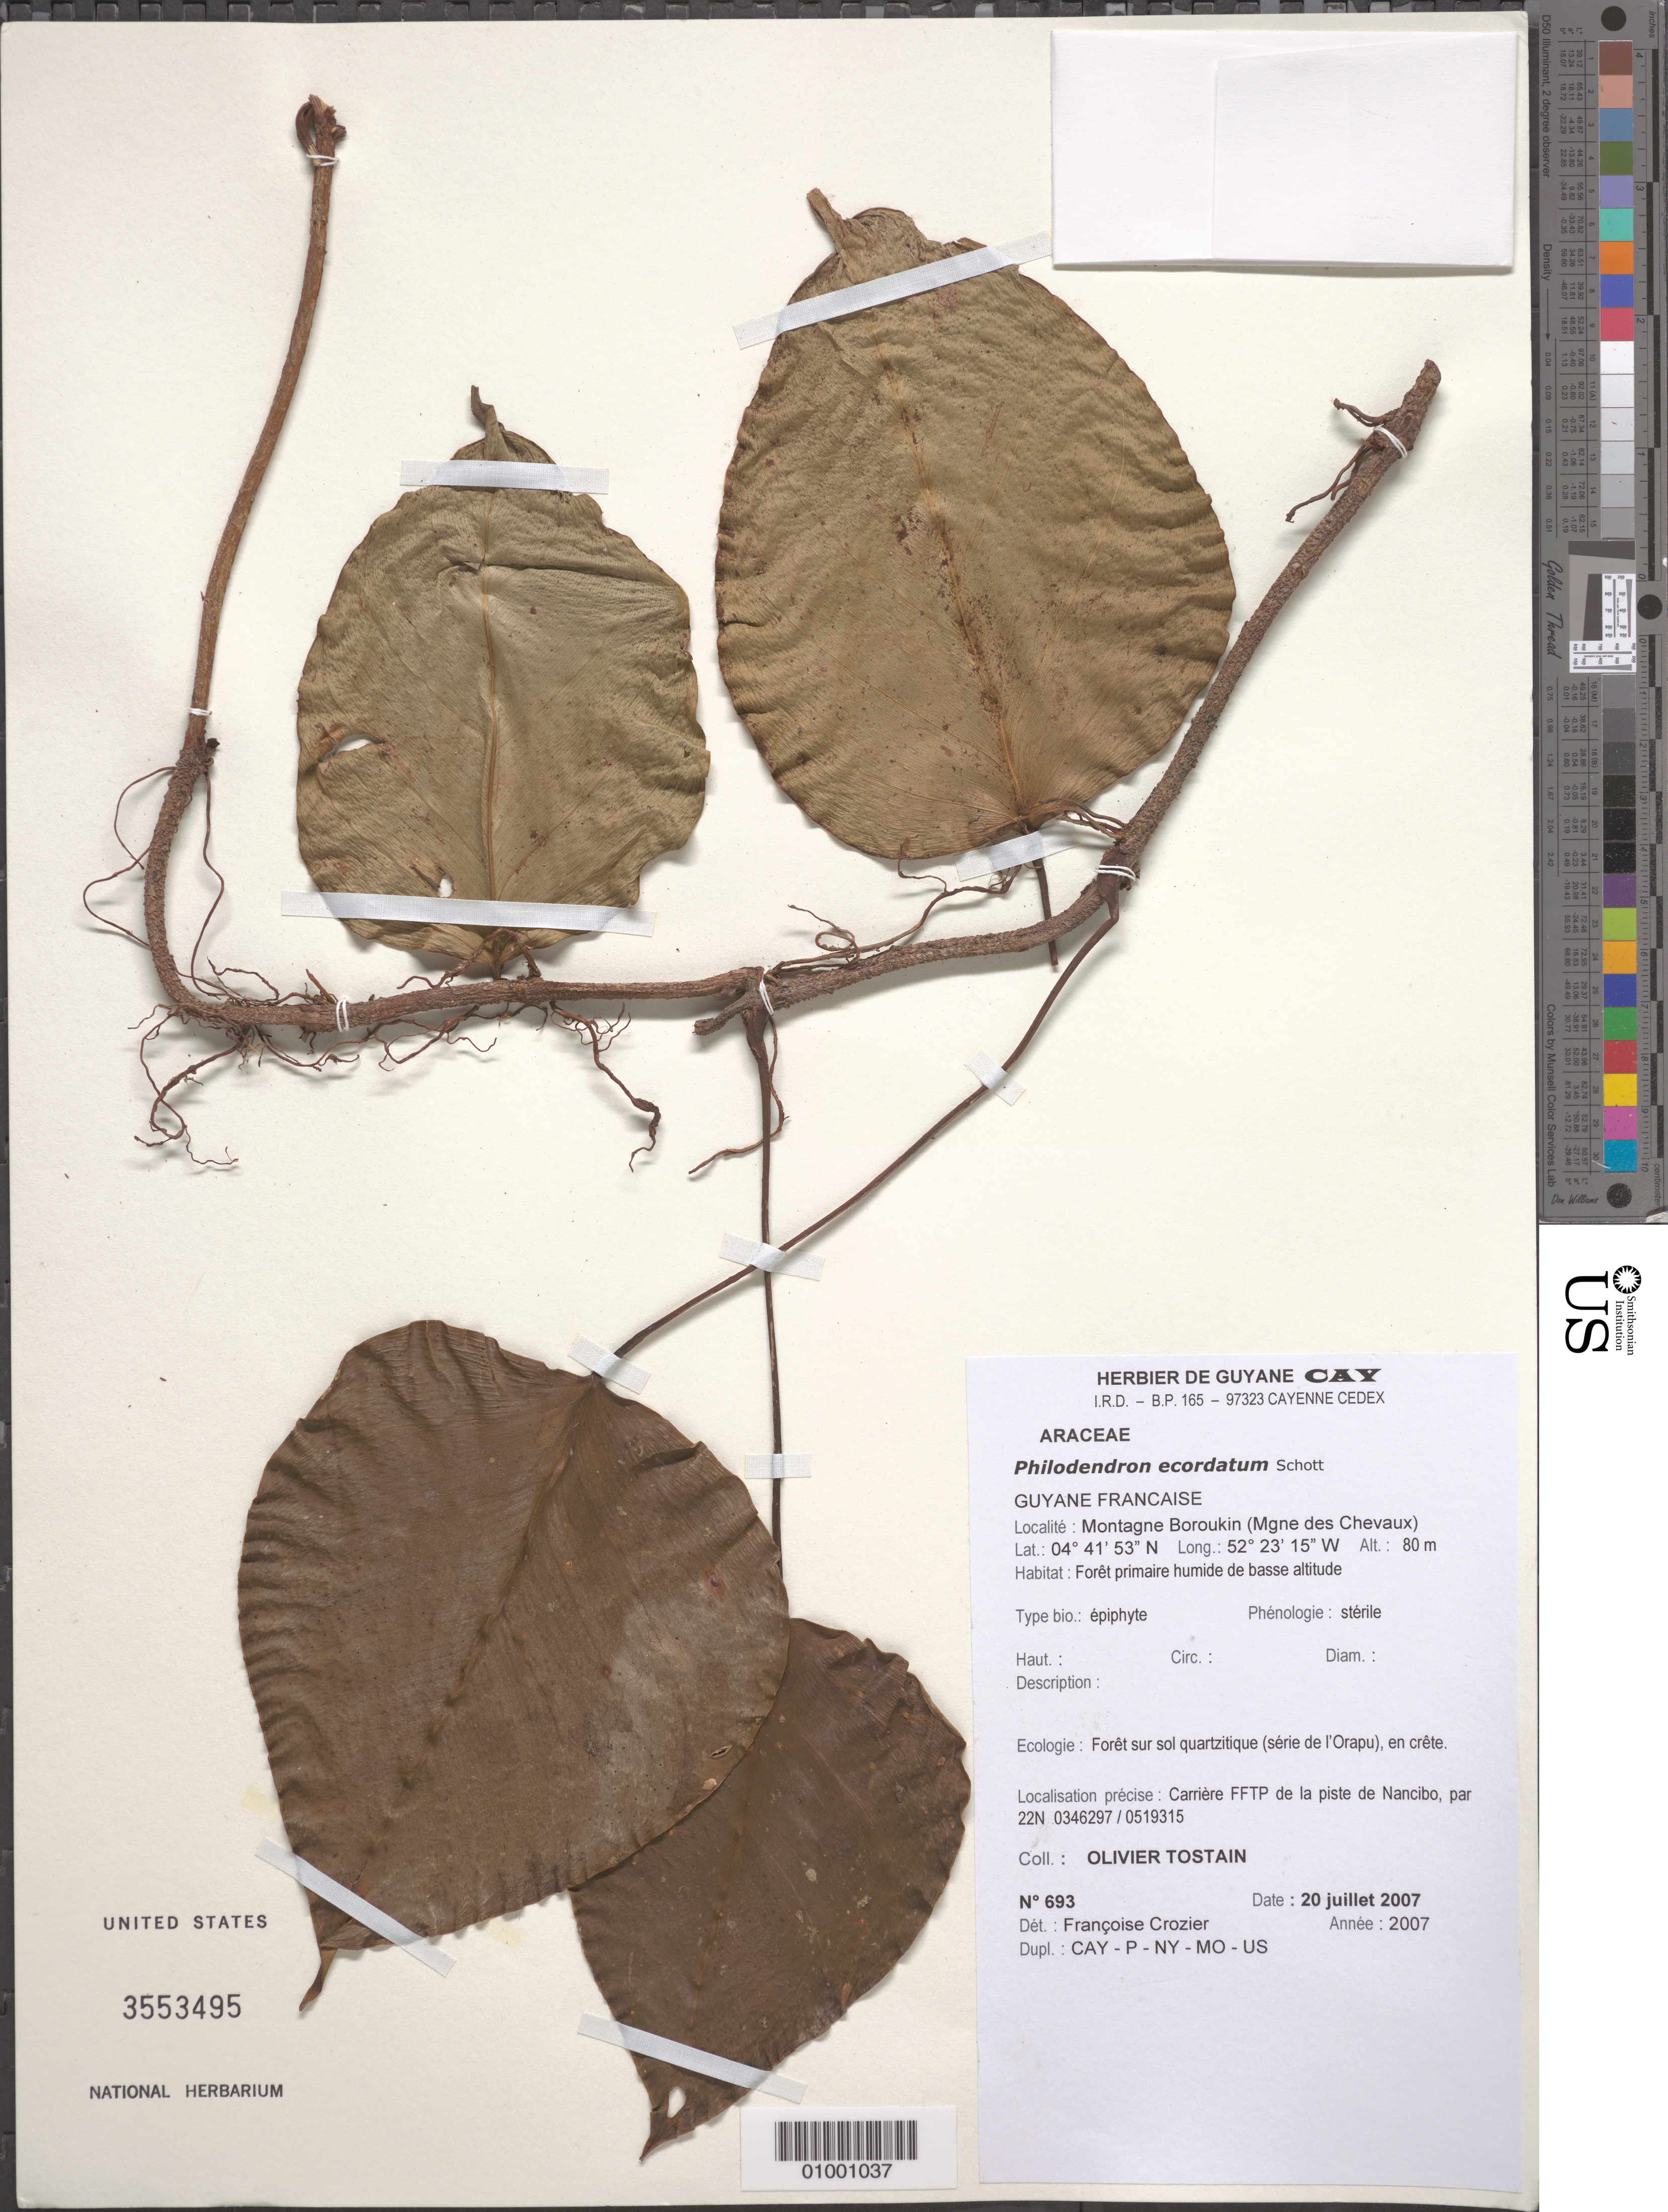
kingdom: Plantae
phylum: Tracheophyta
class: Liliopsida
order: Alismatales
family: Araceae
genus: Philodendron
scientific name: Philodendron ecordatum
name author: Schott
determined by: Crozier, F.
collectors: O. Tostain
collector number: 693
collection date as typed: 20-Jul-07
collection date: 2007-07-20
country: French Guiana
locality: Montagne Boroukin (Mgne des Chevaux), Carriere FFTP de la piste de Nancibo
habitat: Foret primaire humide de basse altitude. Foret sur sol quartzitique (serie de l'Orapu), en crete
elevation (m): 80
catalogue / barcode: US 3553495